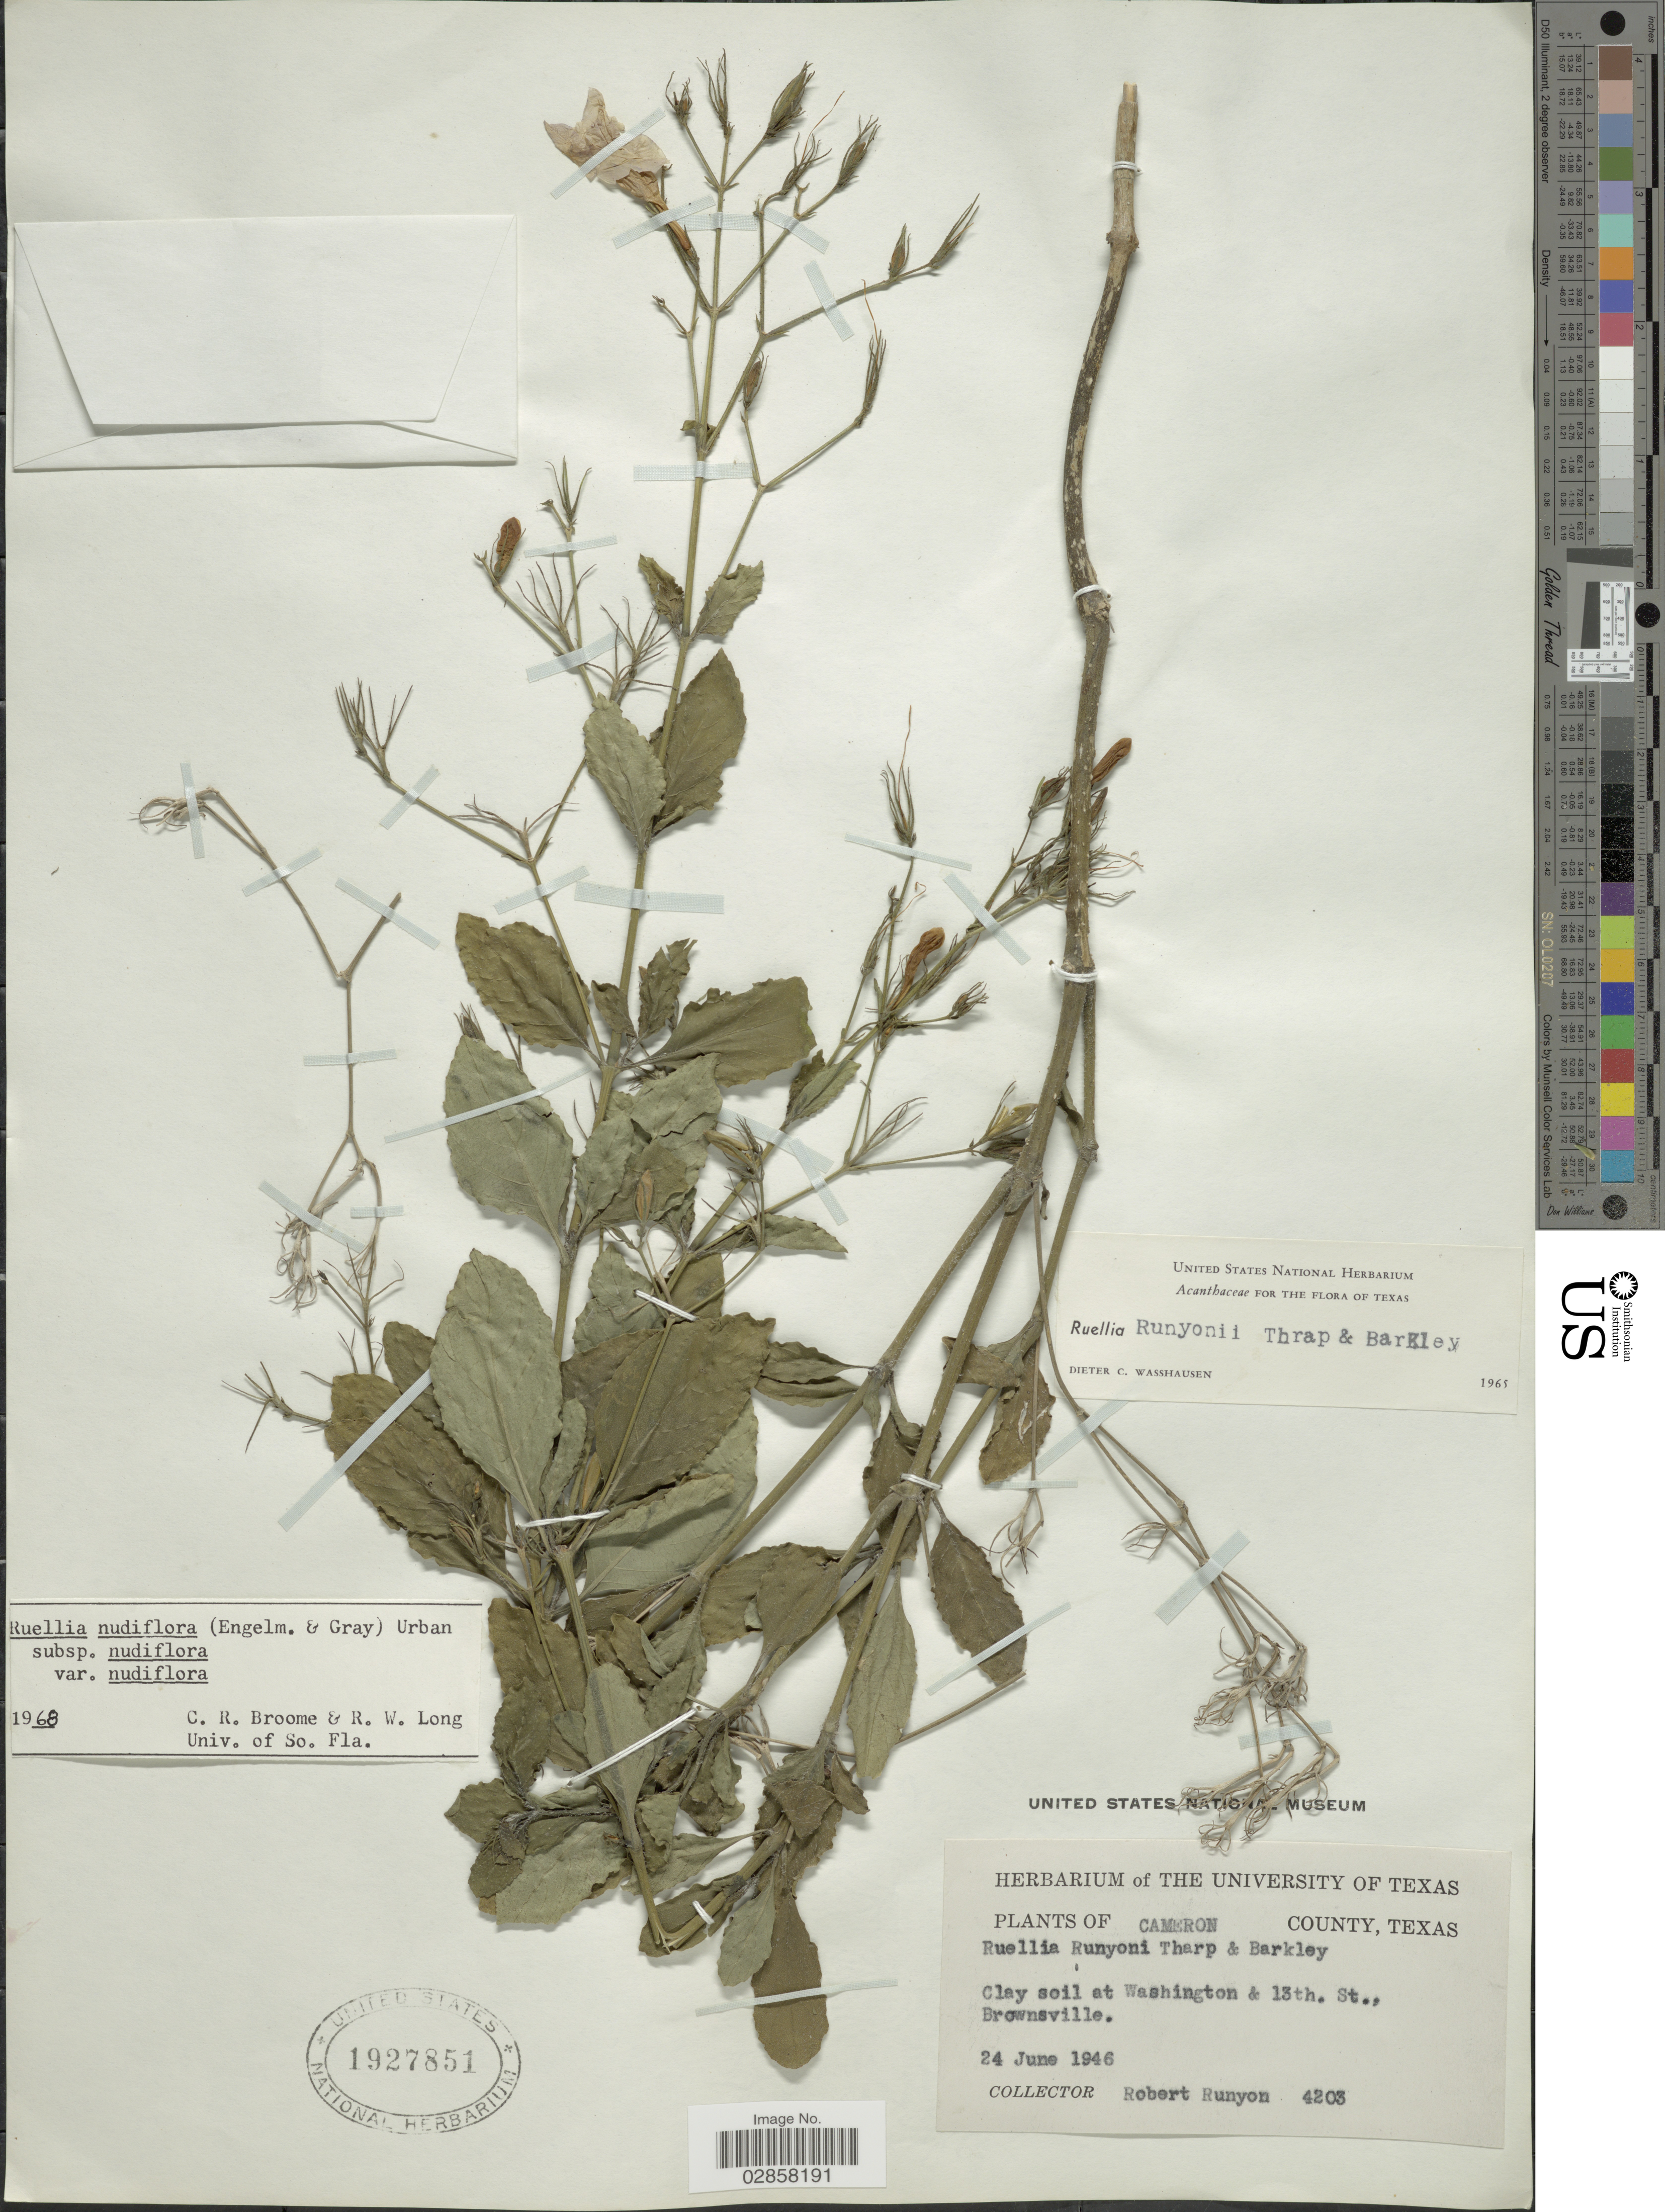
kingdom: Plantae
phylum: Tracheophyta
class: Magnoliopsida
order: Lamiales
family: Acanthaceae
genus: Ruellia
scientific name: Ruellia runyonii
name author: Tharp & F.A. Barkley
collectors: R. Runyon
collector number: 4203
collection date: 1946-06-24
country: United States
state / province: Texas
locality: Cameron County. Clay soil at Washington & 13th. St. Brownsville.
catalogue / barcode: US 1927851